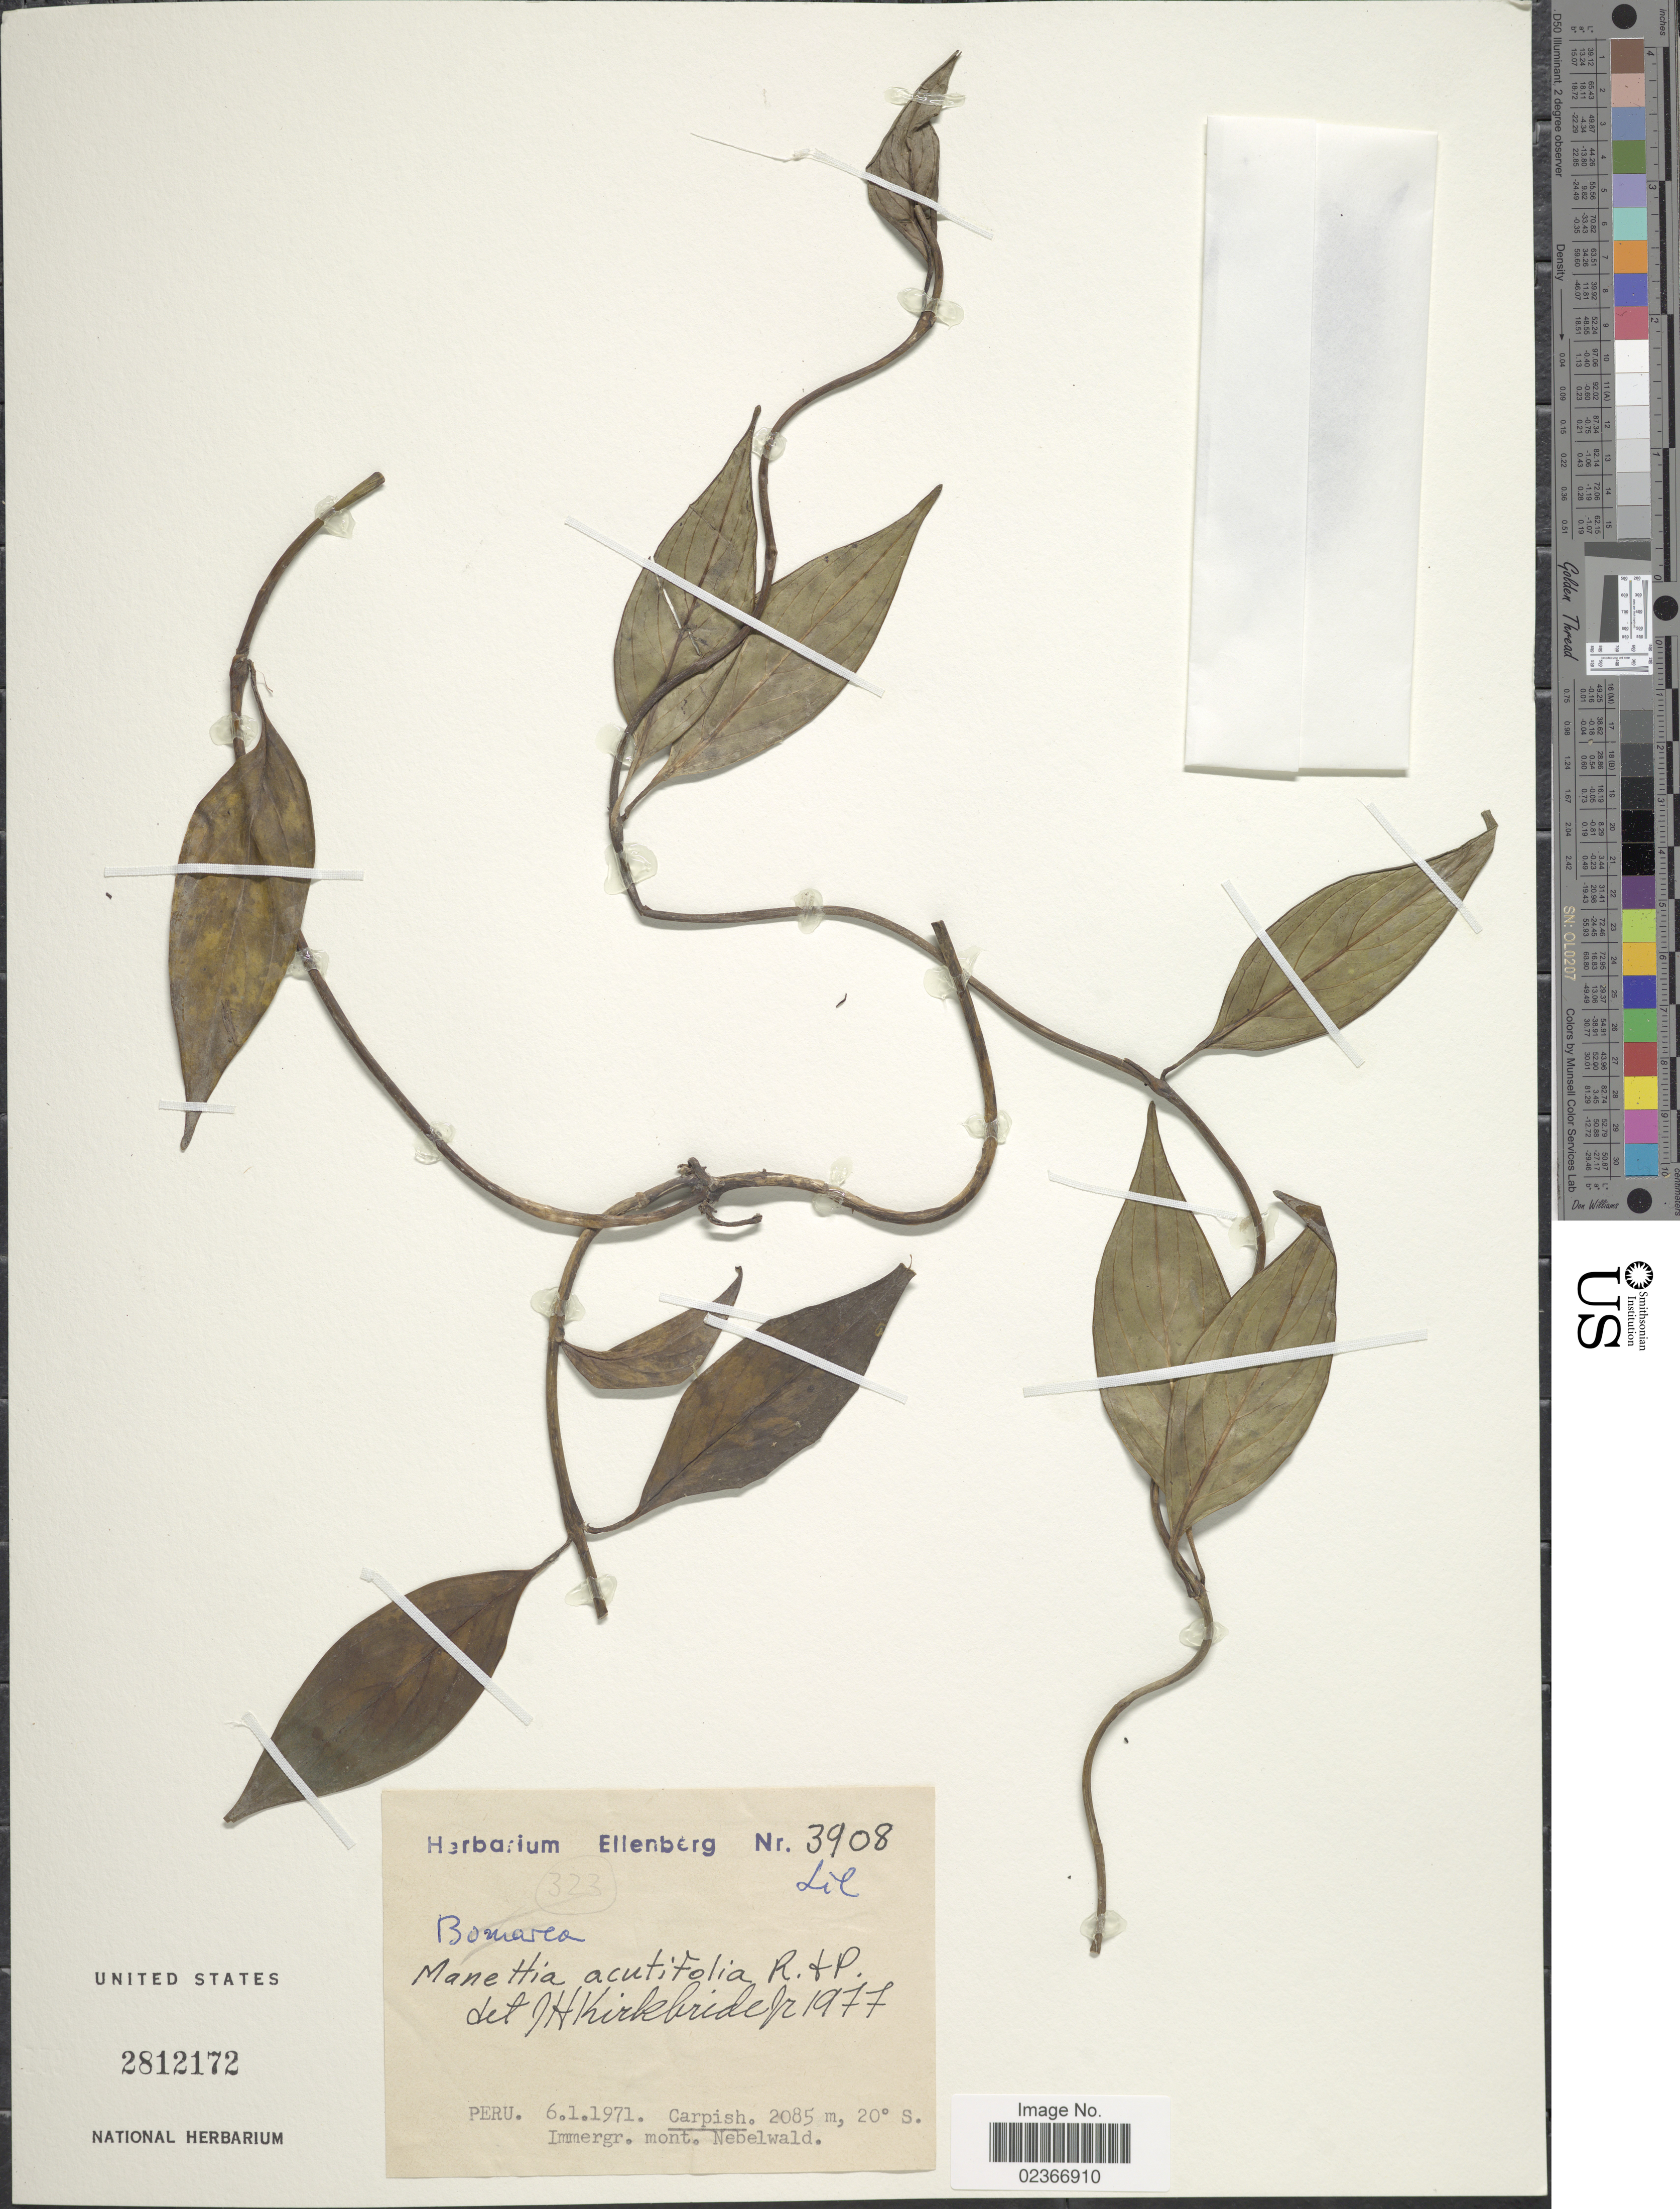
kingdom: Plantae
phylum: Tracheophyta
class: Magnoliopsida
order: Gentianales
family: Rubiaceae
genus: Manettia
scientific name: Manettia acutifolia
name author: Ruiz & Pav.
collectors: Ex herb. Ellenberg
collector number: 3908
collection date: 1971-01-06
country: Peru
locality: Immergr. mont. Nebelwald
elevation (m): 2085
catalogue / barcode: US 2812172